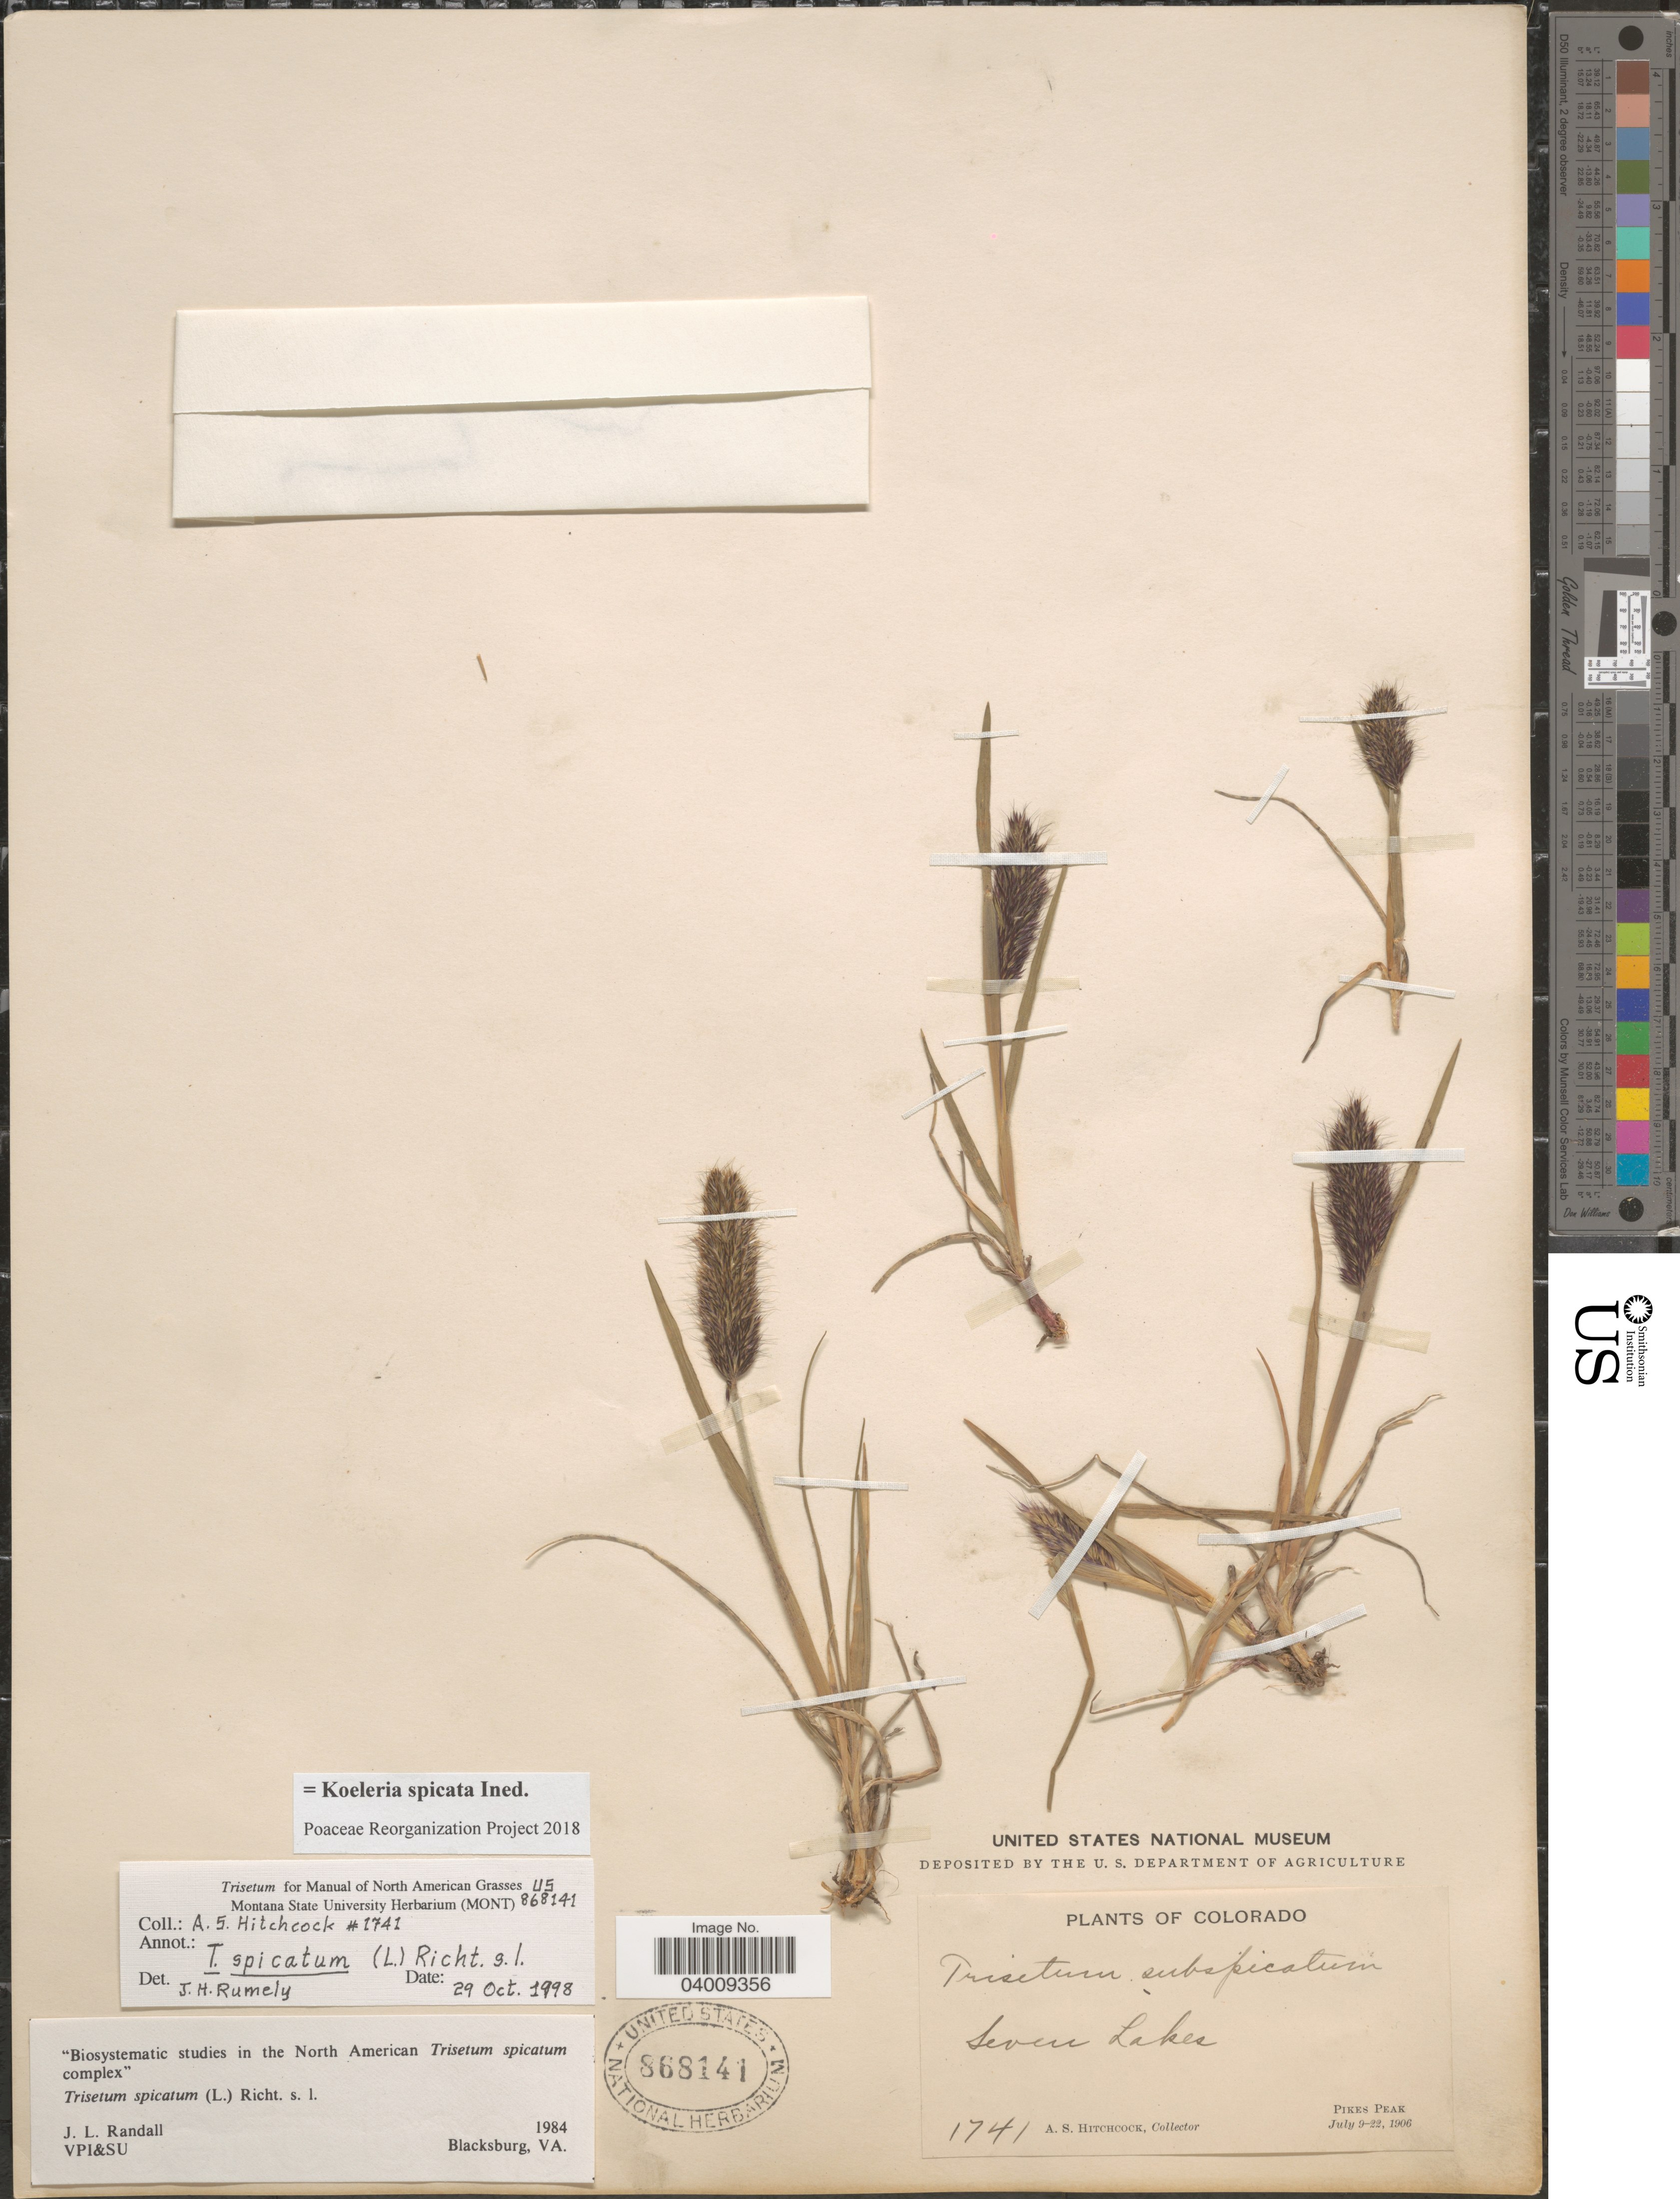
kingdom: Plantae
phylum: Tracheophyta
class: Liliopsida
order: Poales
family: Poaceae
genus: Koeleria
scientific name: Koeleria spicata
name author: (L.) Barberá et al.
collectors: A. S. Hitchcock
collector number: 1741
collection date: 1906-07-09/1906-07-22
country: United States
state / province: Colorado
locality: Seven Lakes. Pikes Peak.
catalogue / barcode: US 868141